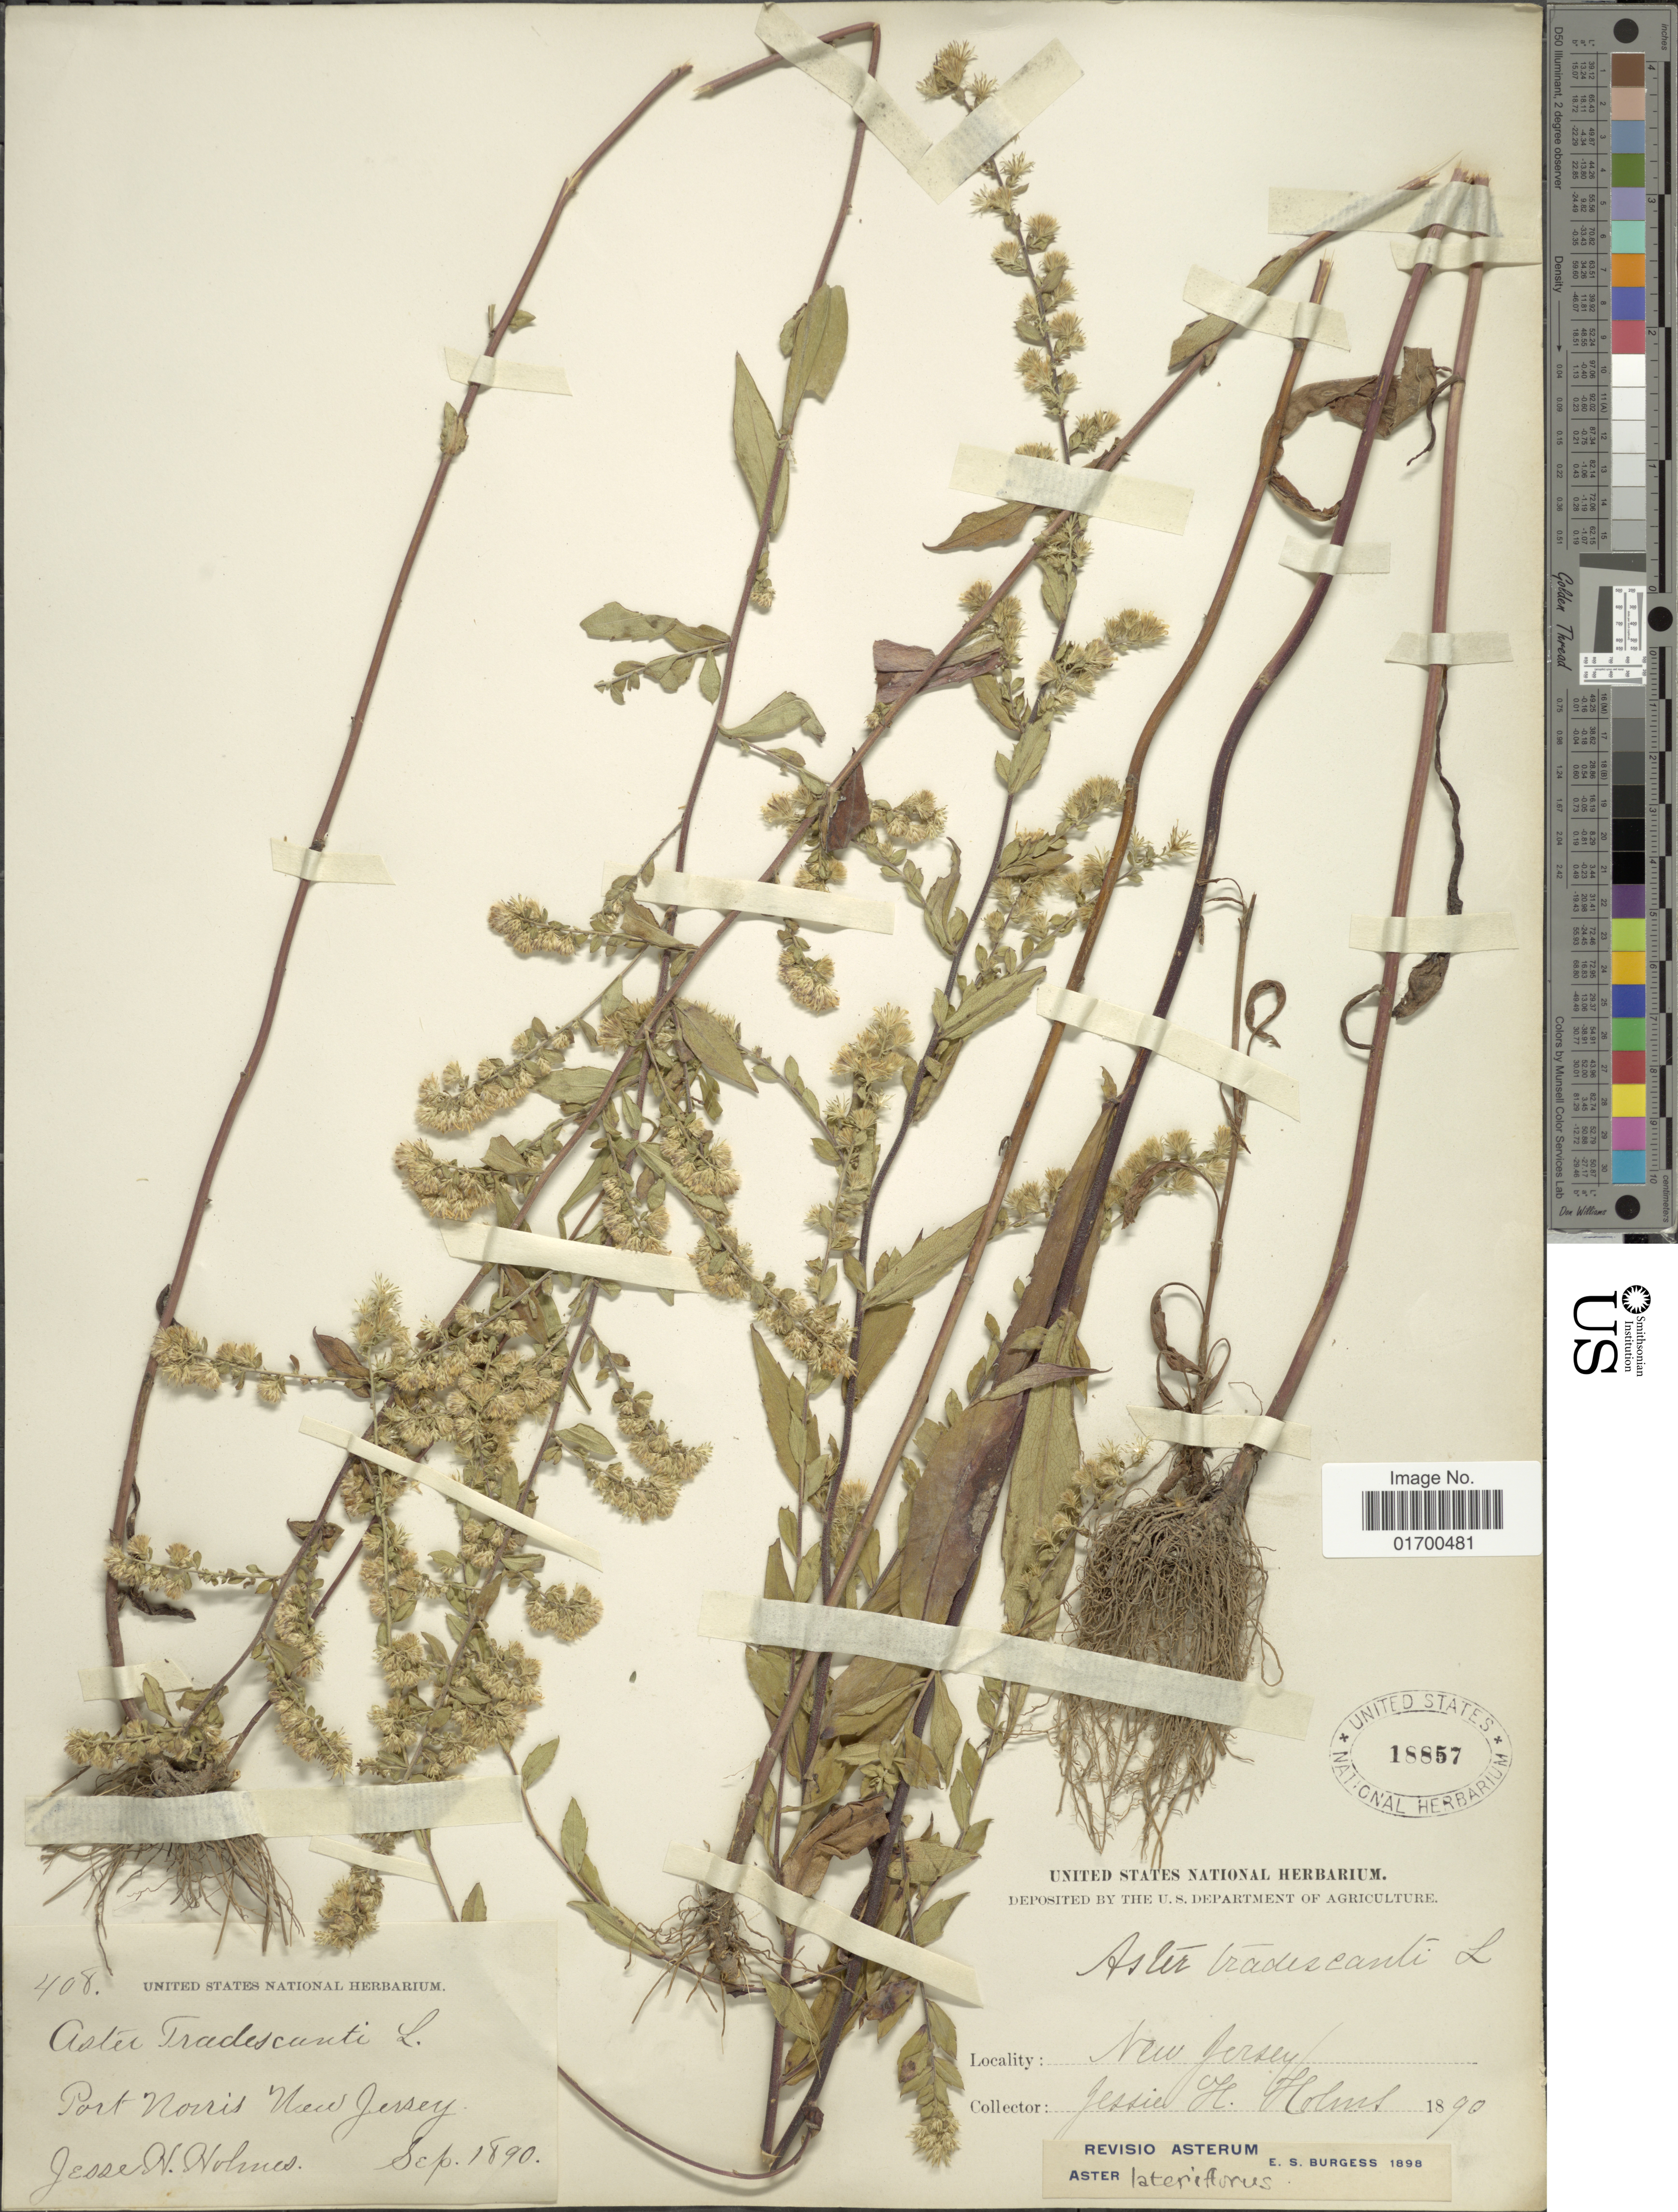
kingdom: Plantae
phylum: Tracheophyta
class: Magnoliopsida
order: Asterales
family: Asteraceae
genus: Symphyotrichum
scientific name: Symphyotrichum lateriflorum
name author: (L.) Á. Löve & D. Löve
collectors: J. H. Holms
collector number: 408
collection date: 1890-09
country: United States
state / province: New Jersey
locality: Port Nouris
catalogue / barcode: US 18857